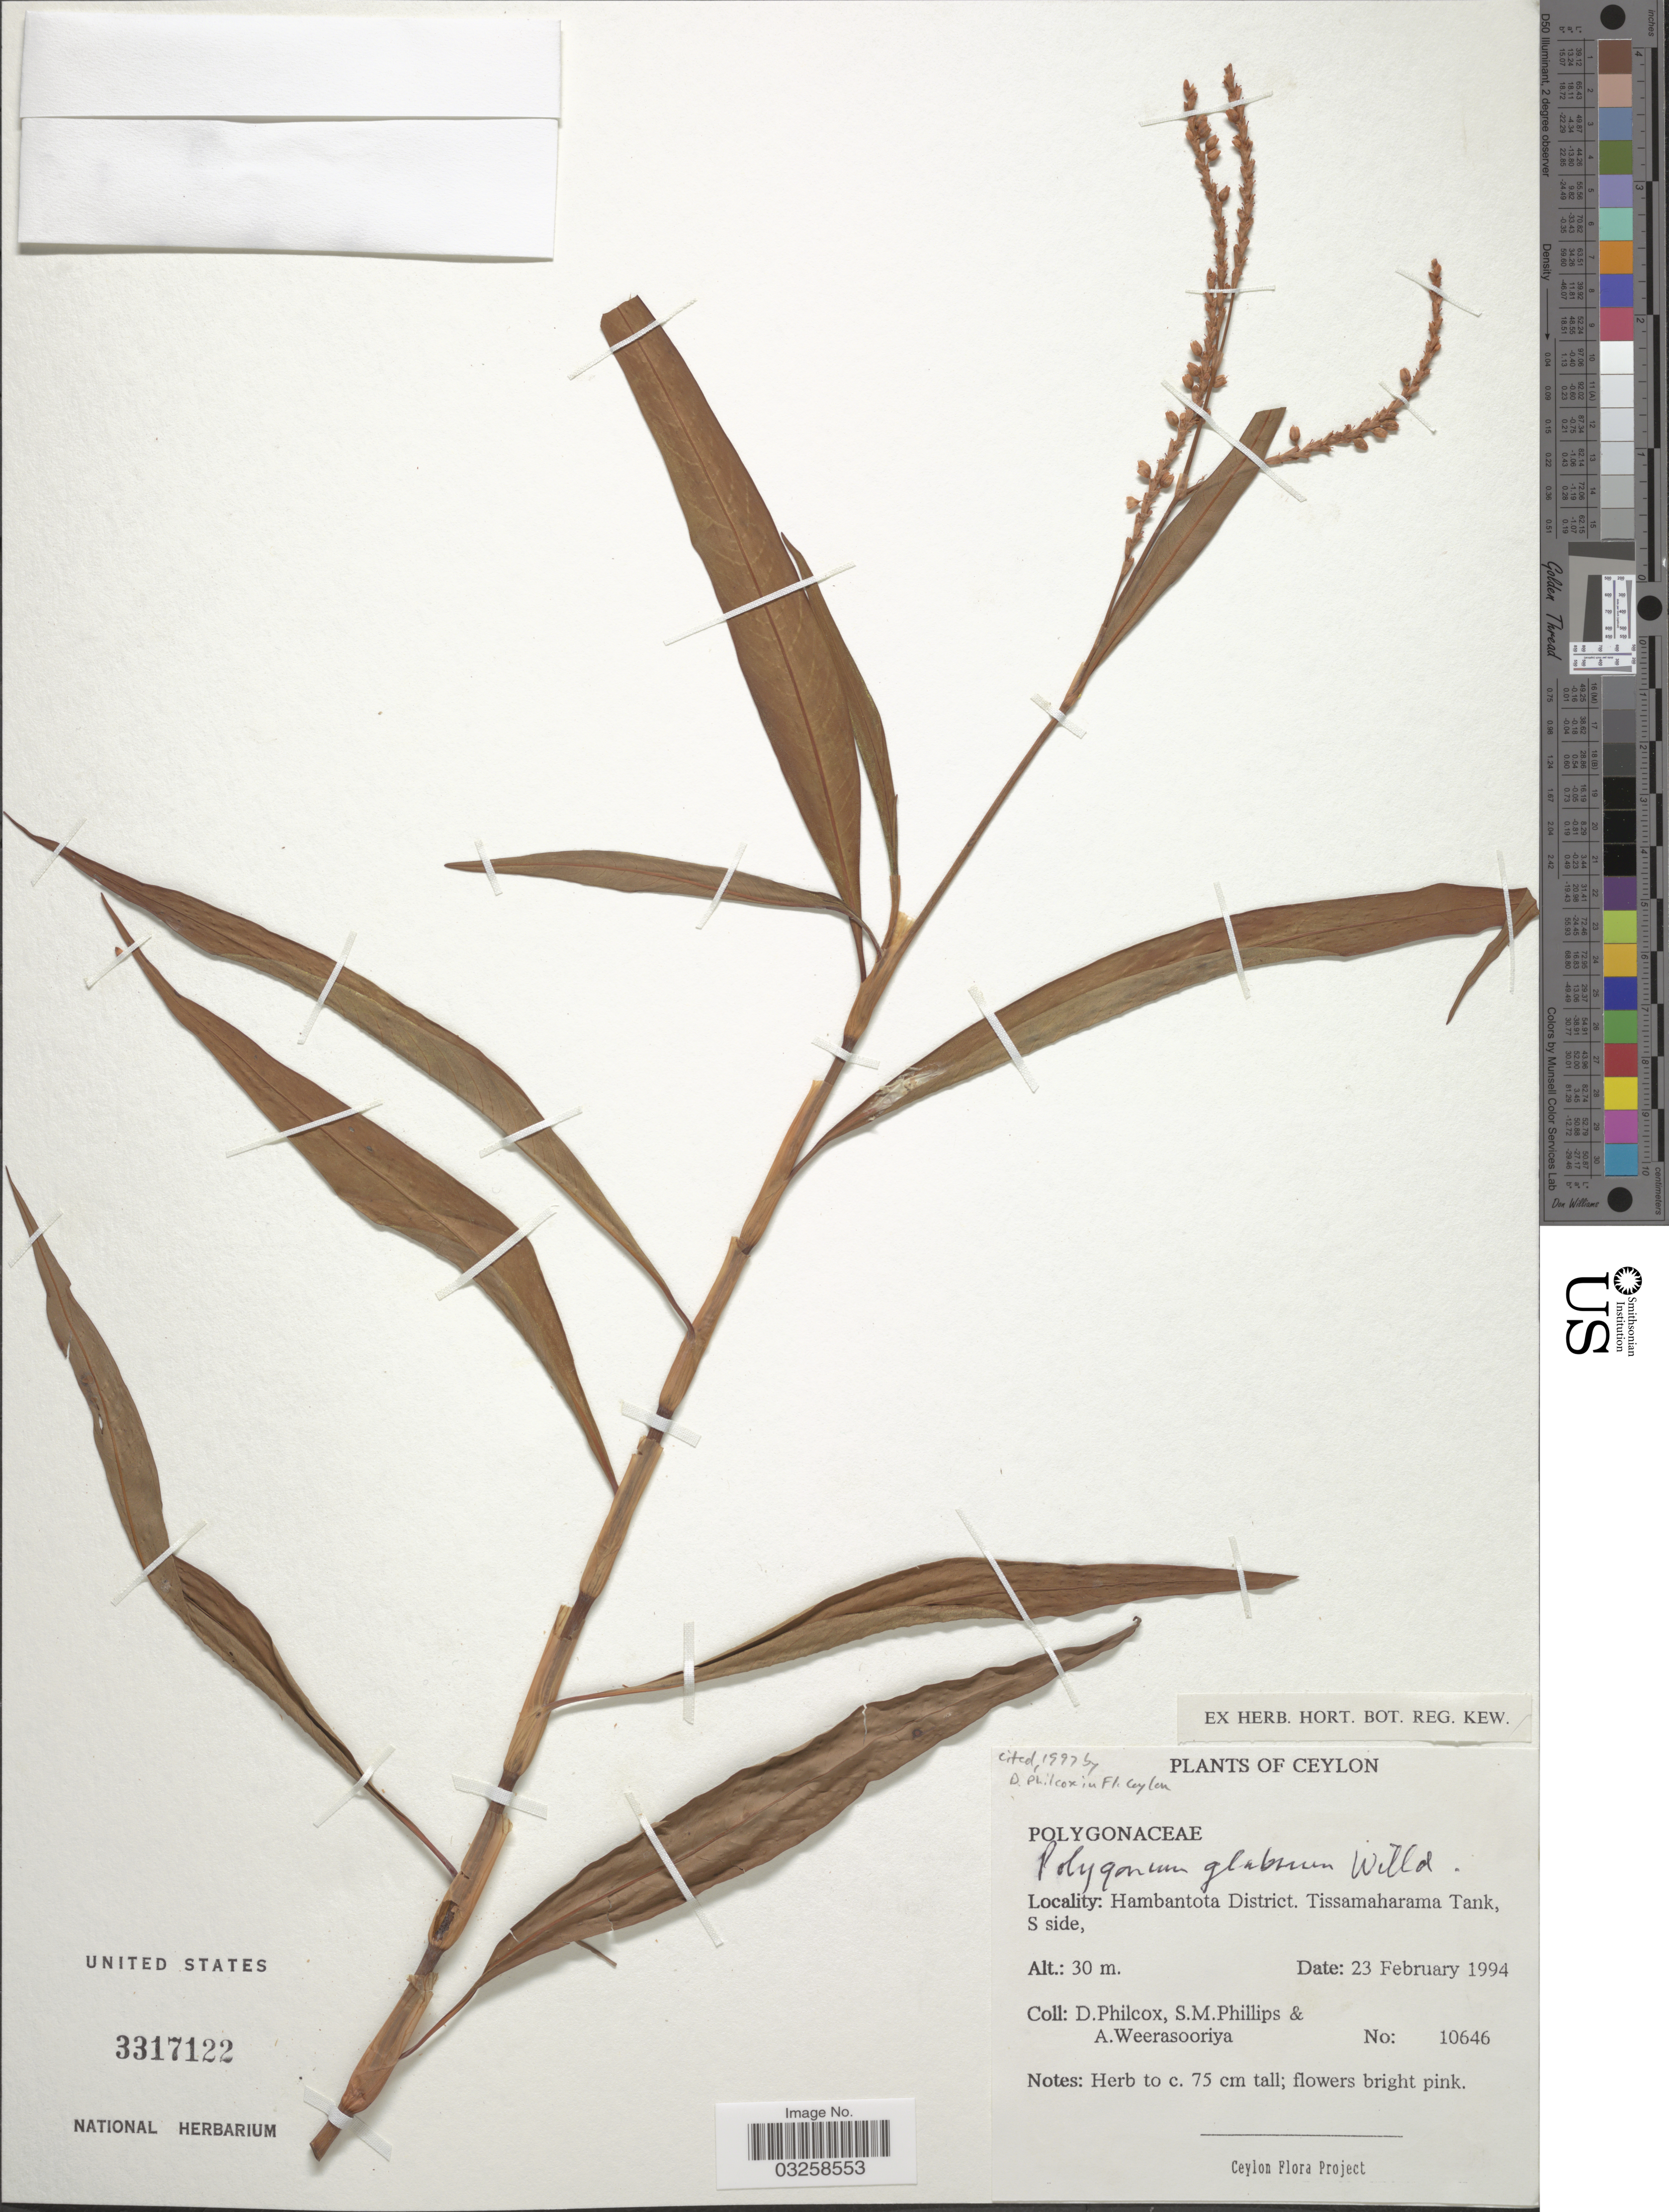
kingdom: Plantae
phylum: Tracheophyta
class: Magnoliopsida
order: Caryophyllales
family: Polygonaceae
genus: Persicaria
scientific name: Persicaria glabra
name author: (Willd.) M. Gómez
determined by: U.S. National Herbarium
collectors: D. Philcox, S. M. Phillips & A. Weerasooriya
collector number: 10646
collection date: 1994-02-23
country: Sri Lanka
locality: Ceylon. Hambantota District. Tissamaharama Tank, S side.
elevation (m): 30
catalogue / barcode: US 3317122